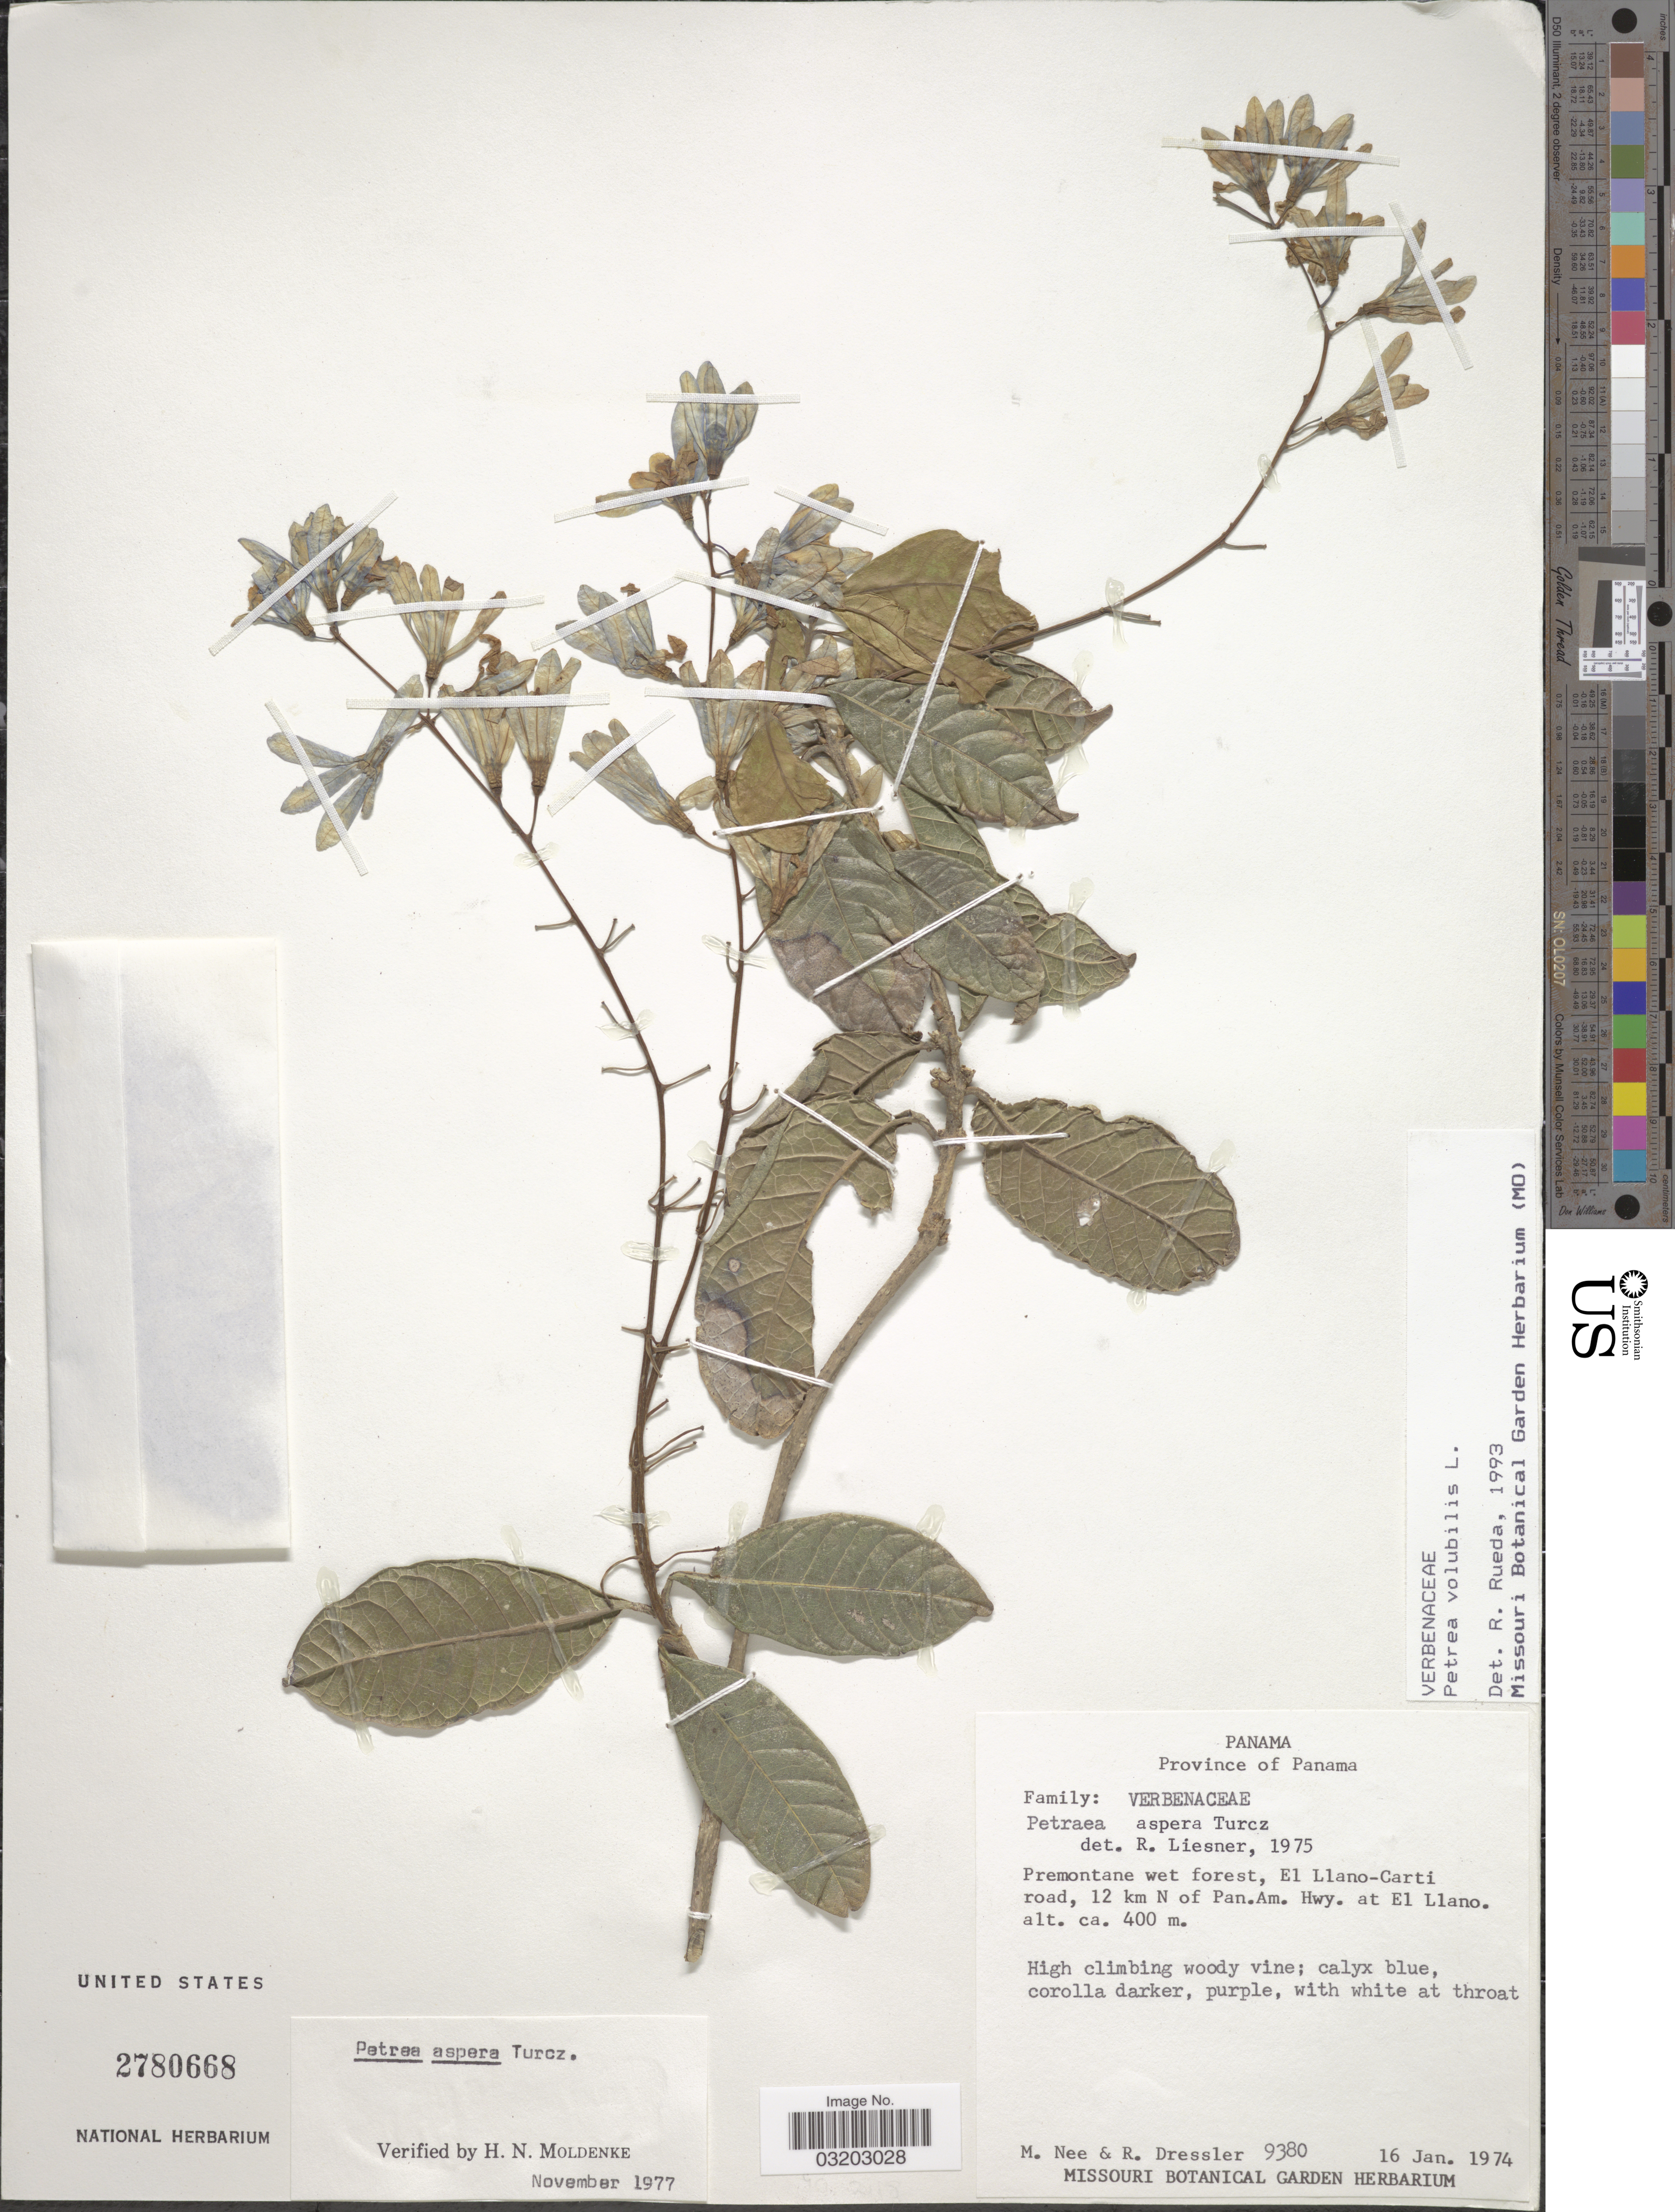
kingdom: Plantae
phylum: Tracheophyta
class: Magnoliopsida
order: Lamiales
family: Verbenaceae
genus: Petrea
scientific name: Petrea volubilis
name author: L.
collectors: M. Nee & R. Dressler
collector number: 9380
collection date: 1974-01-16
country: Panama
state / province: Panamá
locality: Premontane wet forest, El Llano-Carti road, 12 km N of Pan. Am. Hwy. at El Llano.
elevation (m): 400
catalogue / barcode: US 2780668